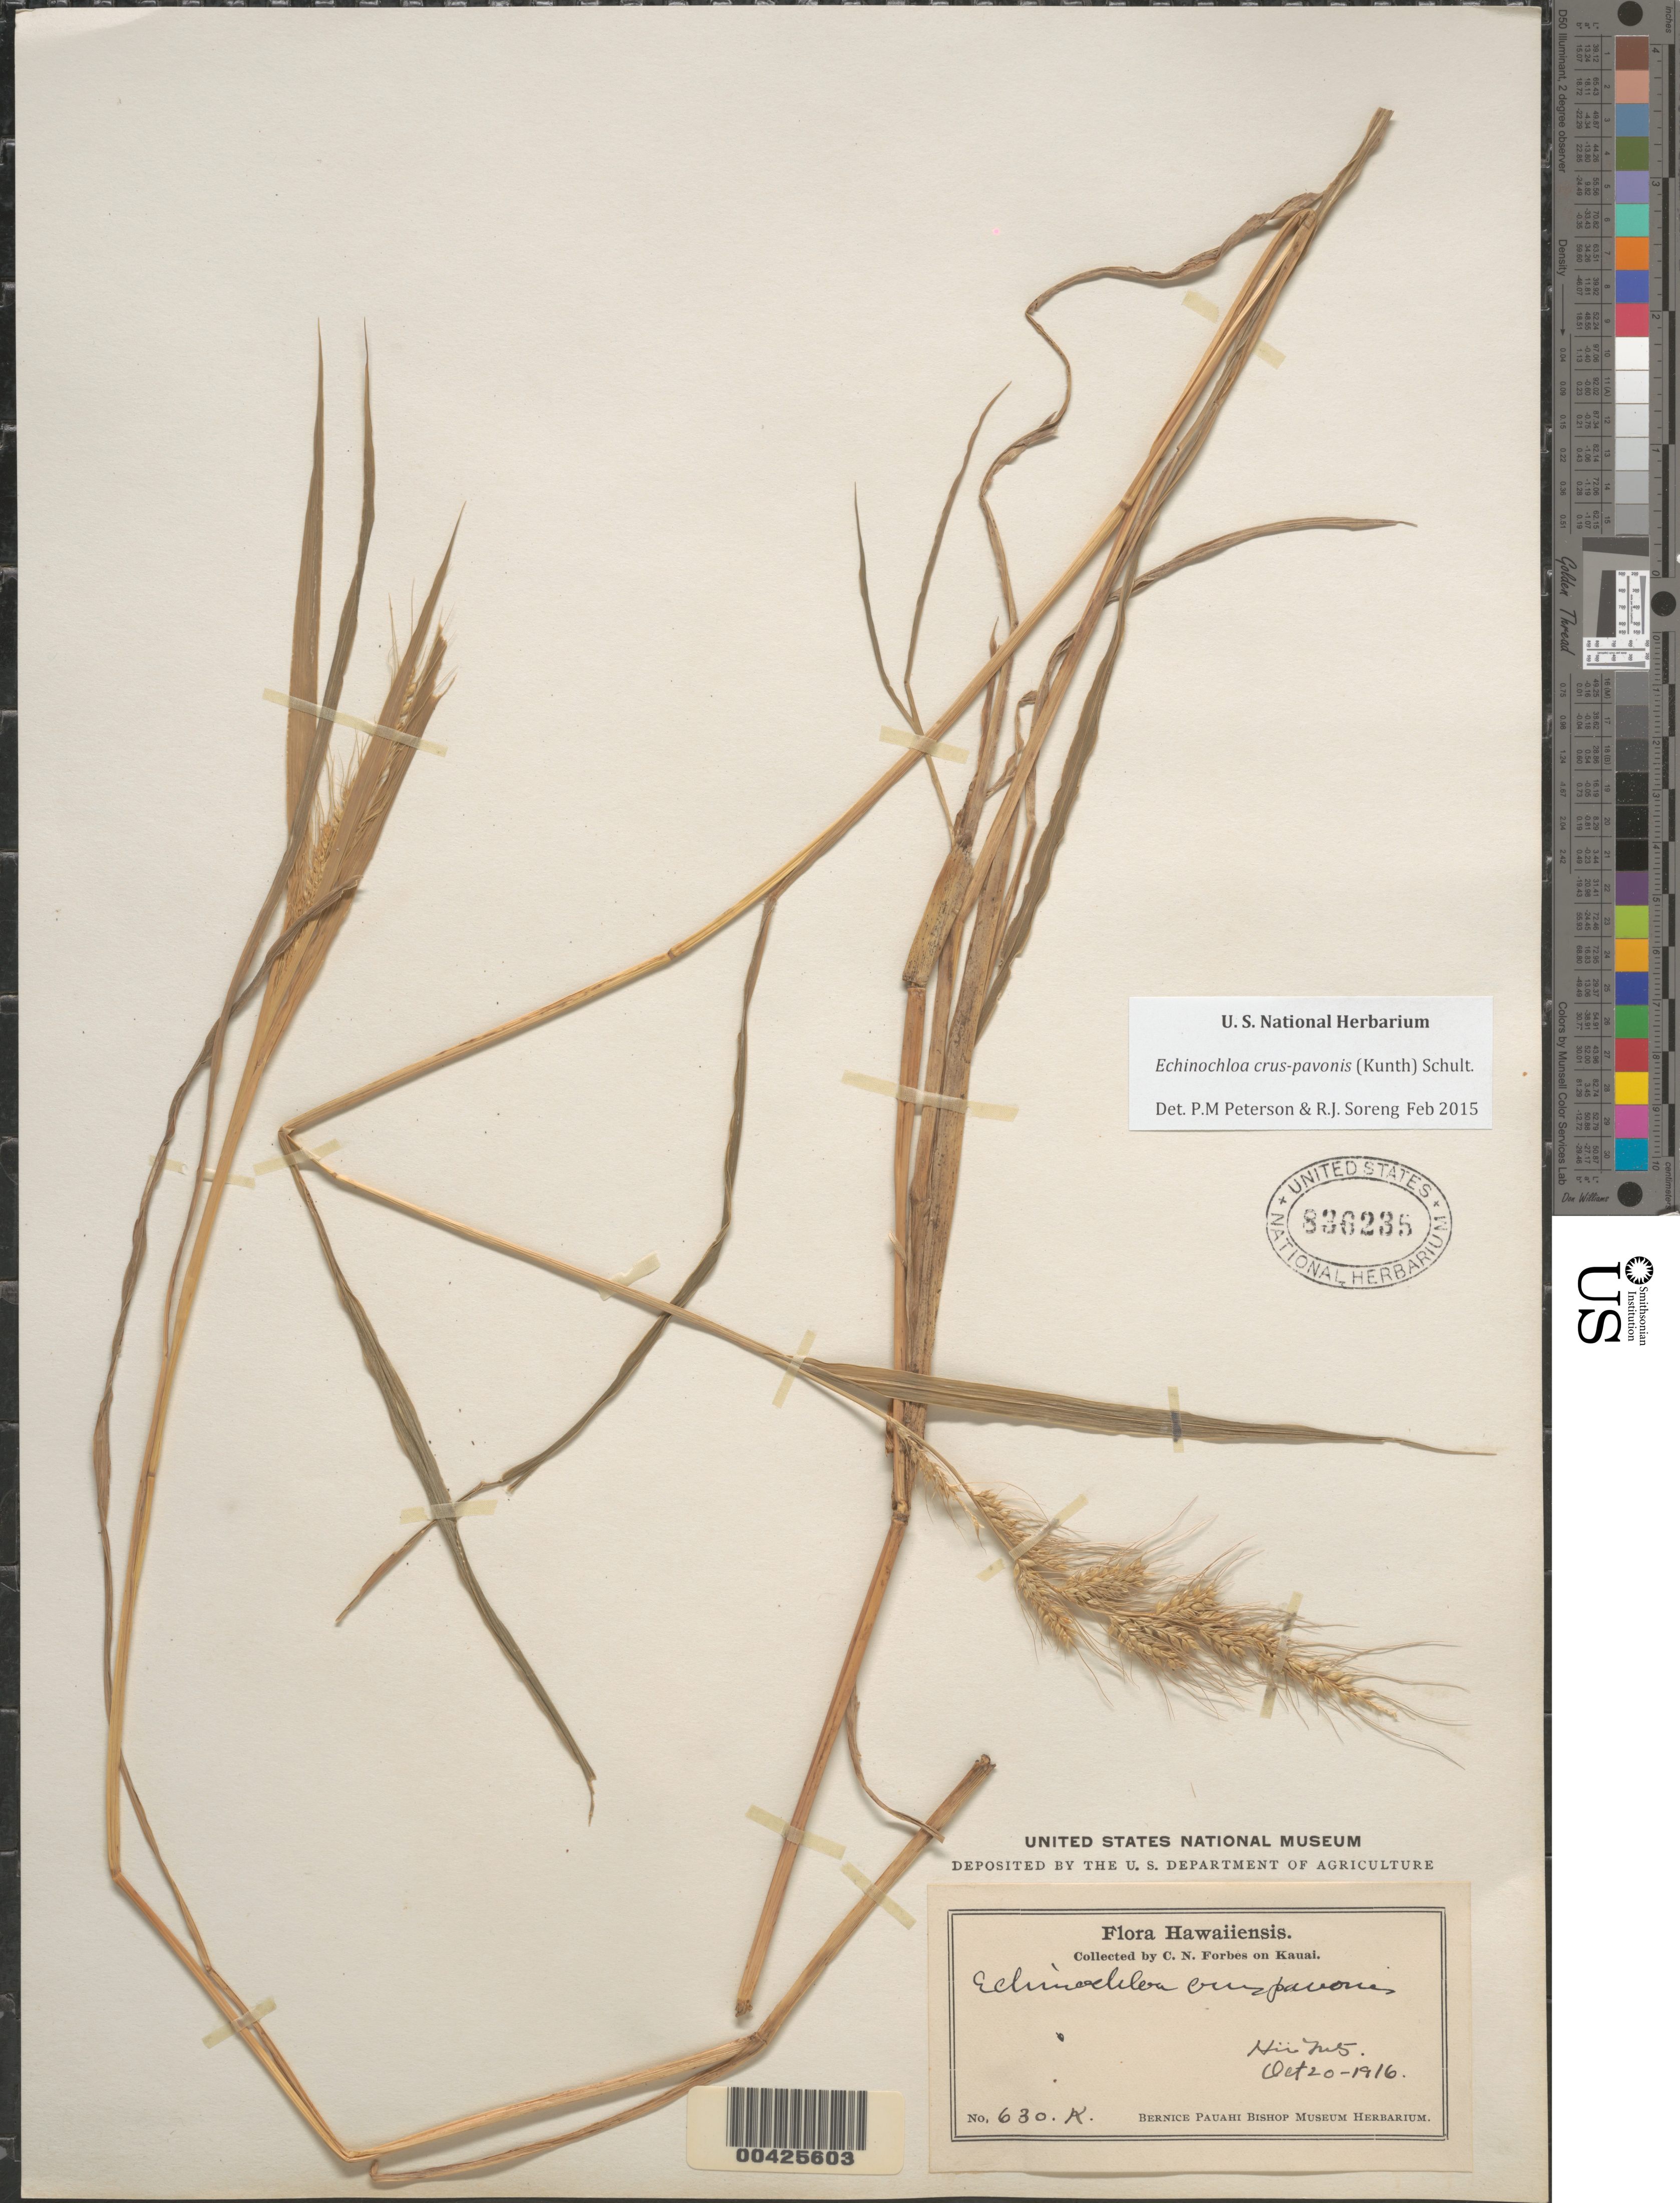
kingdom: Plantae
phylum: Tracheophyta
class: Liliopsida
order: Poales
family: Poaceae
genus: Echinochloa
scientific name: Echinochloa crus-galli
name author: (L.) P. Beauv.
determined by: Wagner, W. L., (BOT), Smithsonian Institution - National Museum of Natural History (UNITED STATES)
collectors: C. N. Forbes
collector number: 630.K.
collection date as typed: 20 Oct 1916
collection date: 1916-10-20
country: United States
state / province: Hawaii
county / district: Kauai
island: Kaua'i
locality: Hii Mts.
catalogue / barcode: US 836235